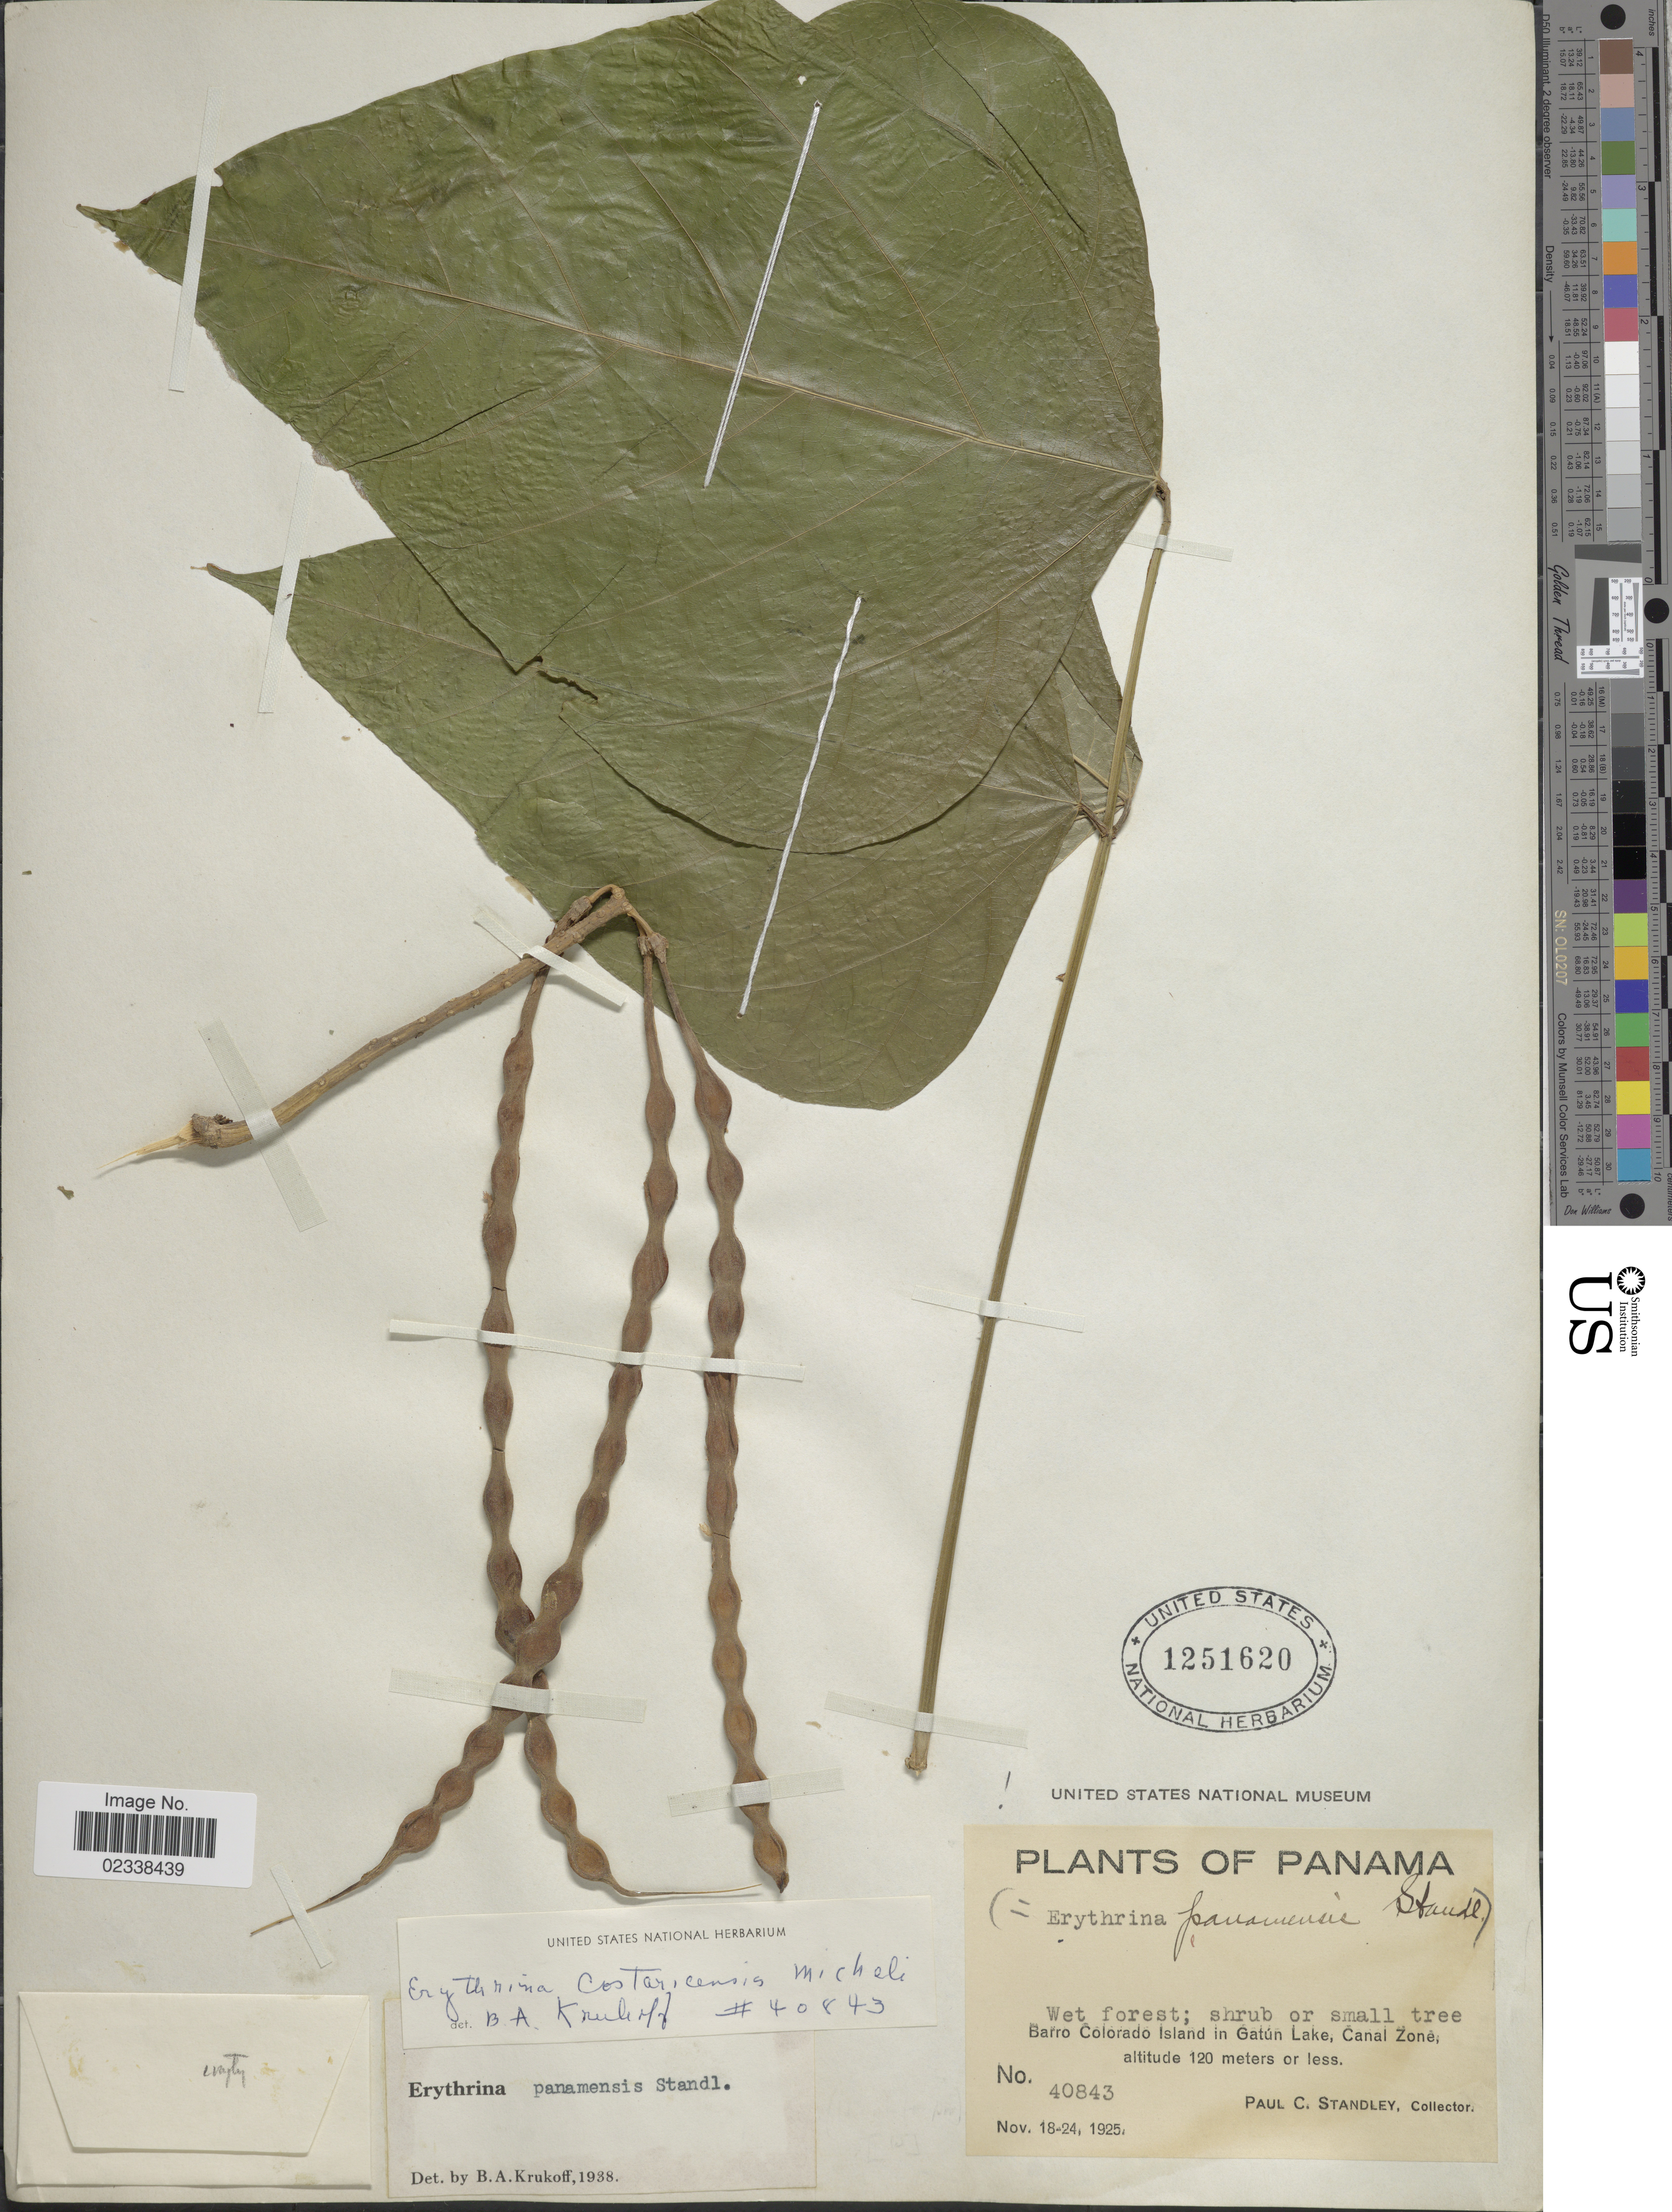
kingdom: Plantae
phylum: Tracheophyta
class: Magnoliopsida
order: Fabales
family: Fabaceae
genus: Erythrina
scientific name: Erythrina costaricensis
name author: Micheli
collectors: P. C. Standley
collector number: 40843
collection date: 1925-11-18/1925-11-24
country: Panama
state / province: Panamá Oeste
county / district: Canal Zone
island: Barro Colorado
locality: Barro Colorado Island in Gatun Lake, Canal Zone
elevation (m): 120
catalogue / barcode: US 1251620